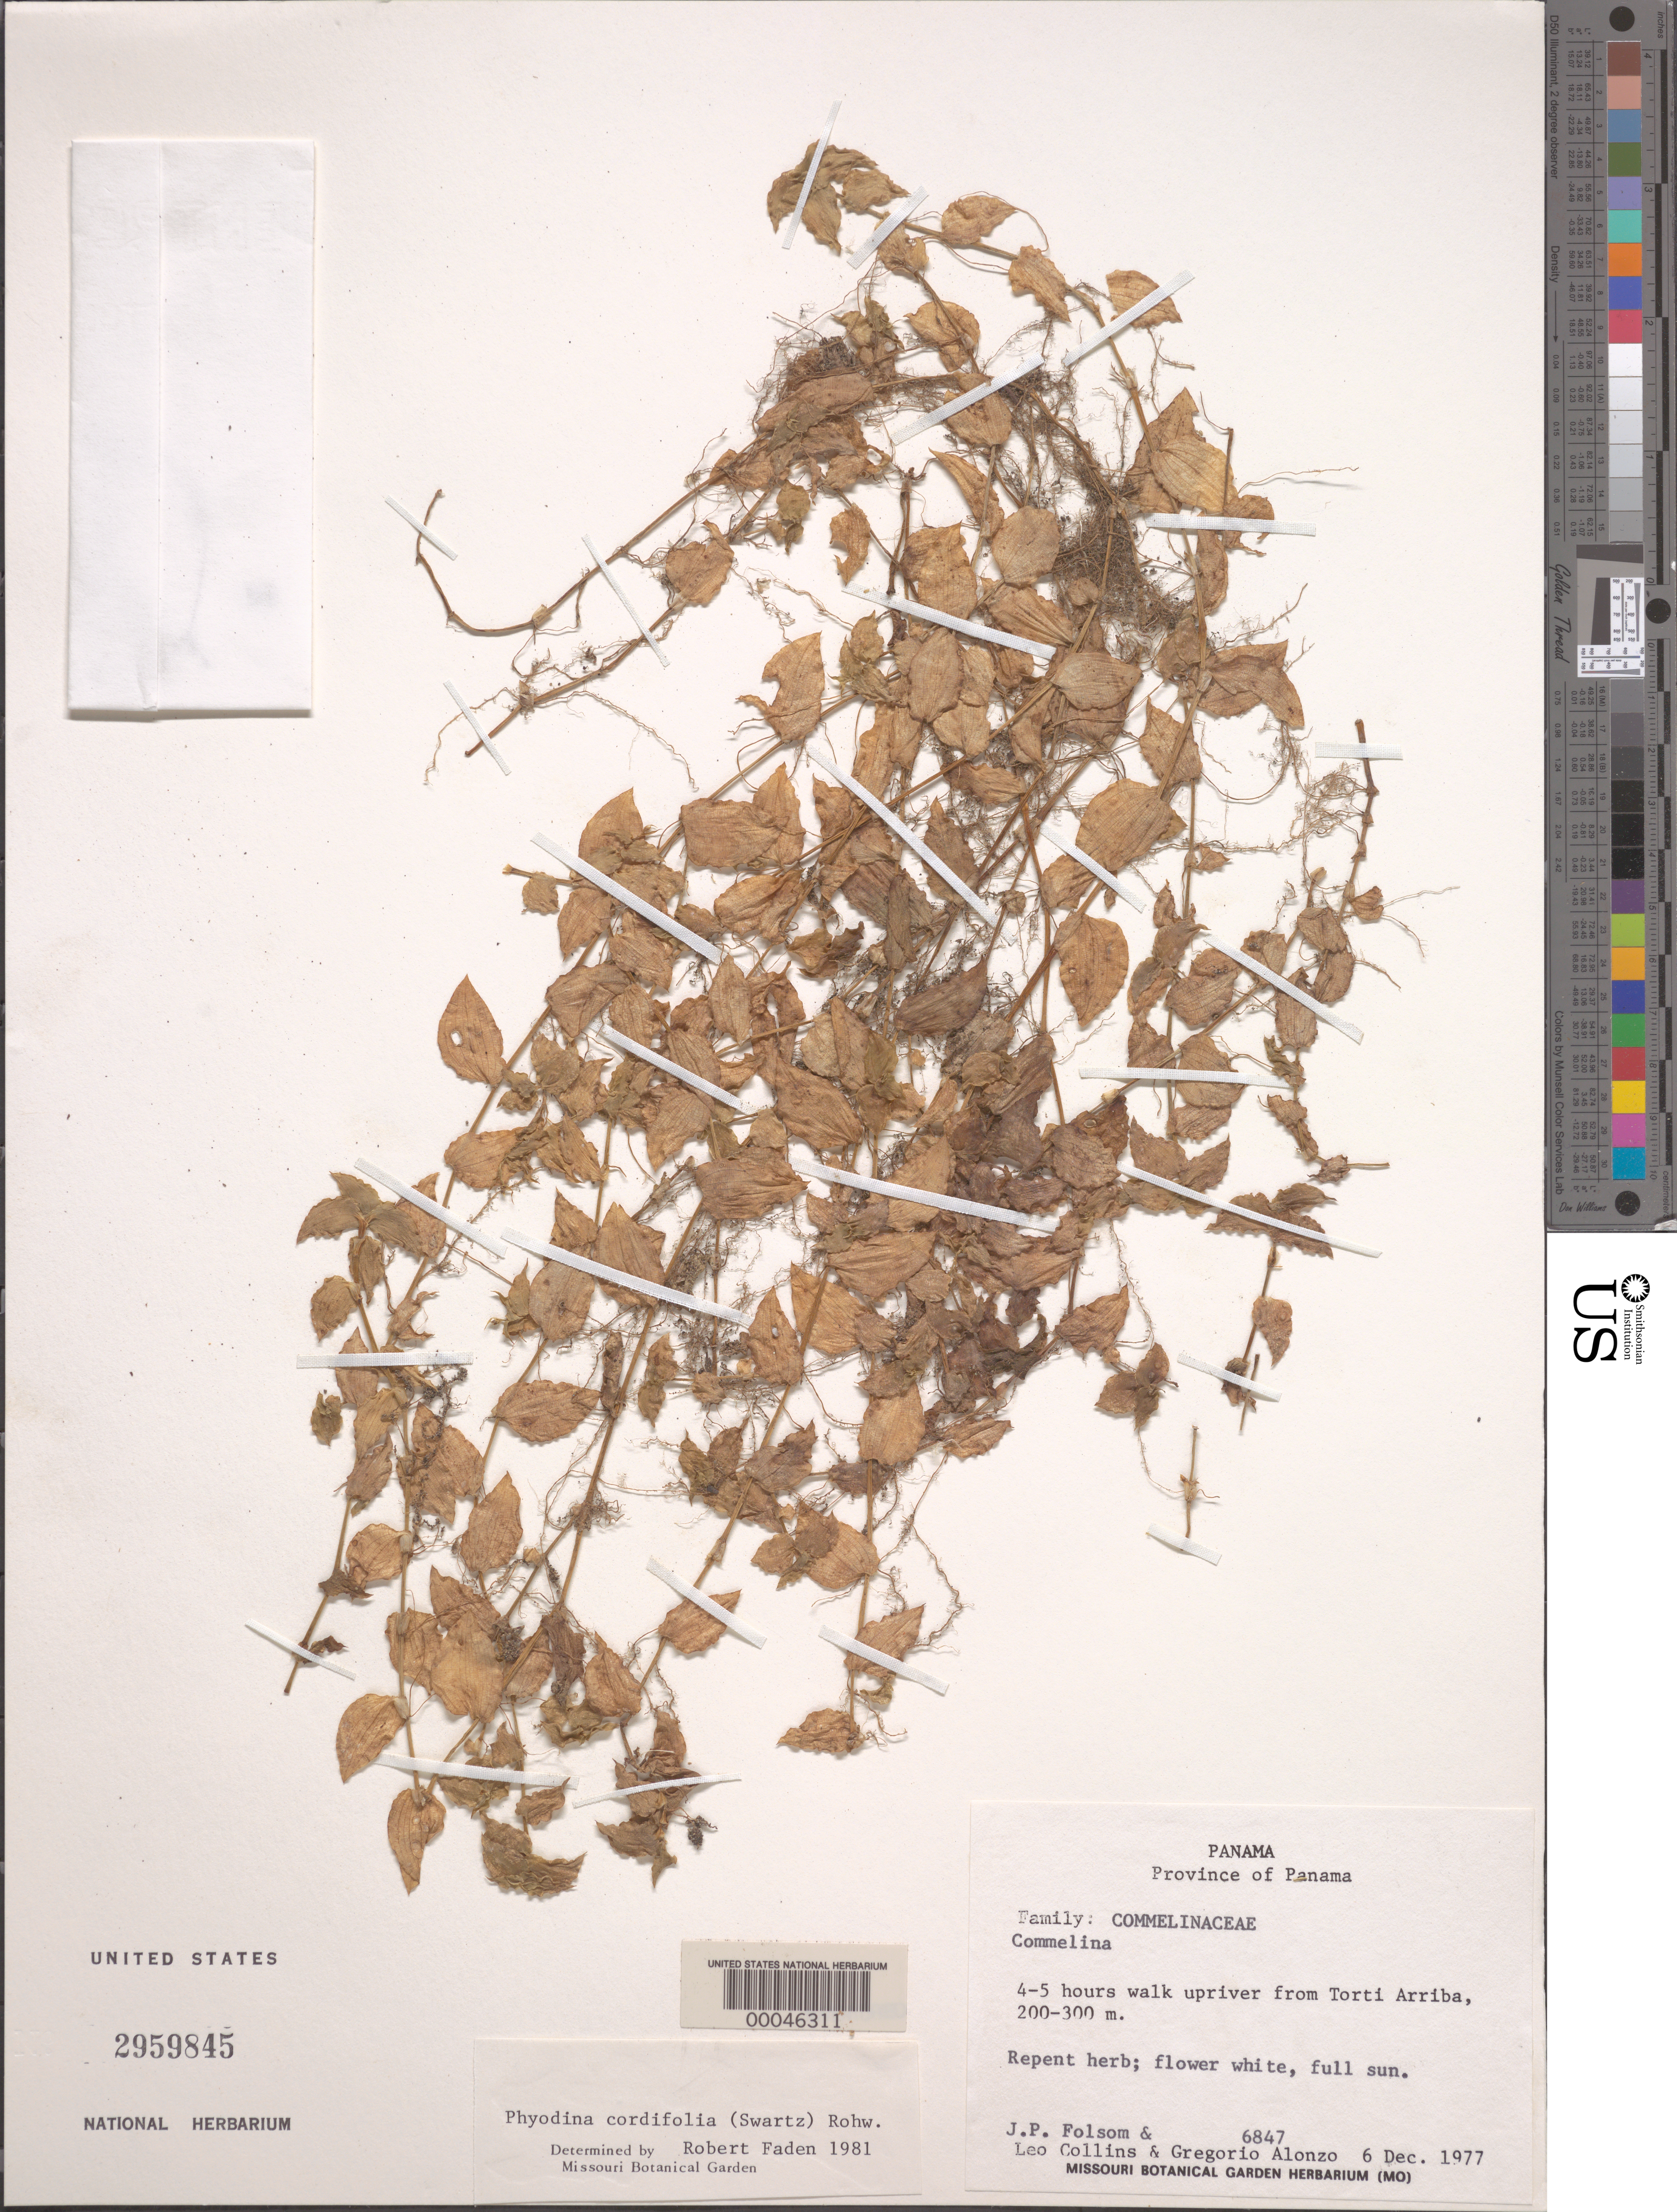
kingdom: Plantae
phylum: Tracheophyta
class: Liliopsida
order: Commelinales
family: Commelinaceae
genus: Callisia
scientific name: Callisia cordifolia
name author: (Sw.) E.S. Anderson & Woodson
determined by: Faden, Robert B., (US), Smithsonian Institution - National Museum of Natural History (UNITED STATES)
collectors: J. P. Folsom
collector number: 6847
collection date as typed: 06 Dec 1977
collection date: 1977-12-06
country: Panama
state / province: Panamá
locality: Up river from Torti Arriba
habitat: Full sun, riverbank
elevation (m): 200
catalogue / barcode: US 2959845